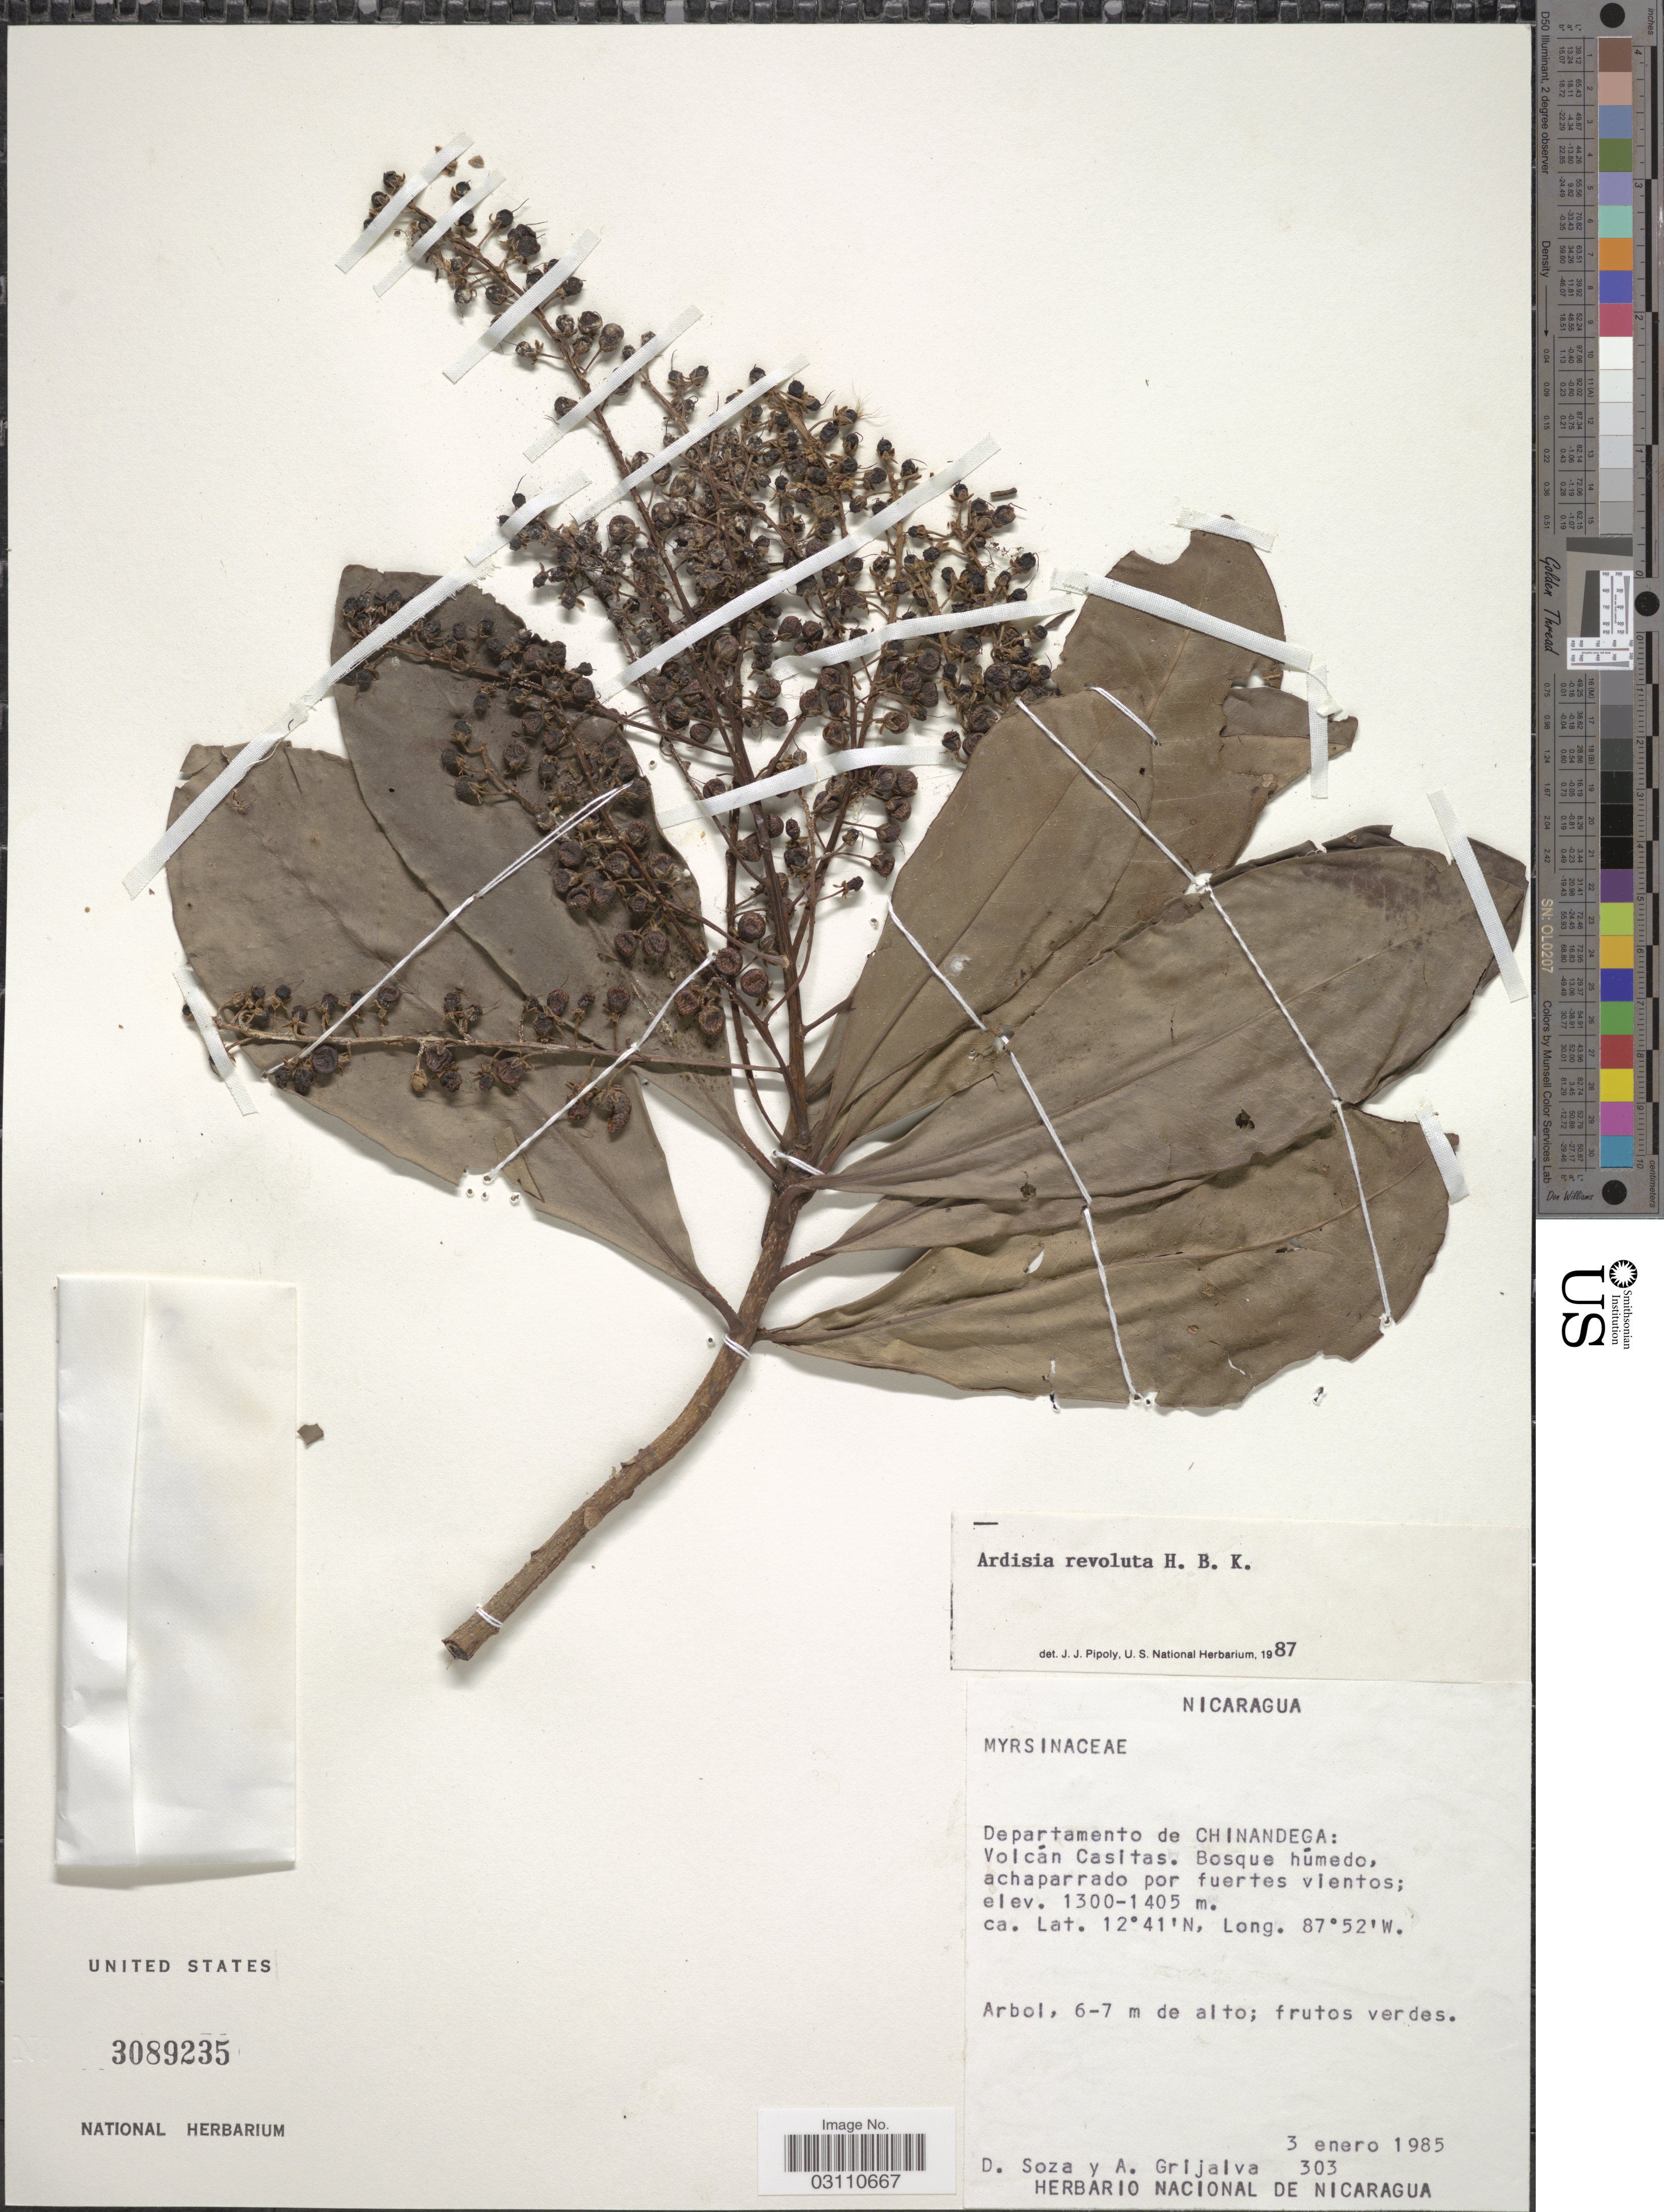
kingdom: Plantae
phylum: Tracheophyta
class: Magnoliopsida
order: Ericales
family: Primulaceae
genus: Ardisia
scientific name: Ardisia revoluta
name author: Kunth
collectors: D. Soza & A. Grijalva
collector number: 303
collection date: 1985-01-03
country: Nicaragua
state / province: Chinandega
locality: Departamento de Chinandega: Volcán Casitas.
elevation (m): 1300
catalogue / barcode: US 3089235